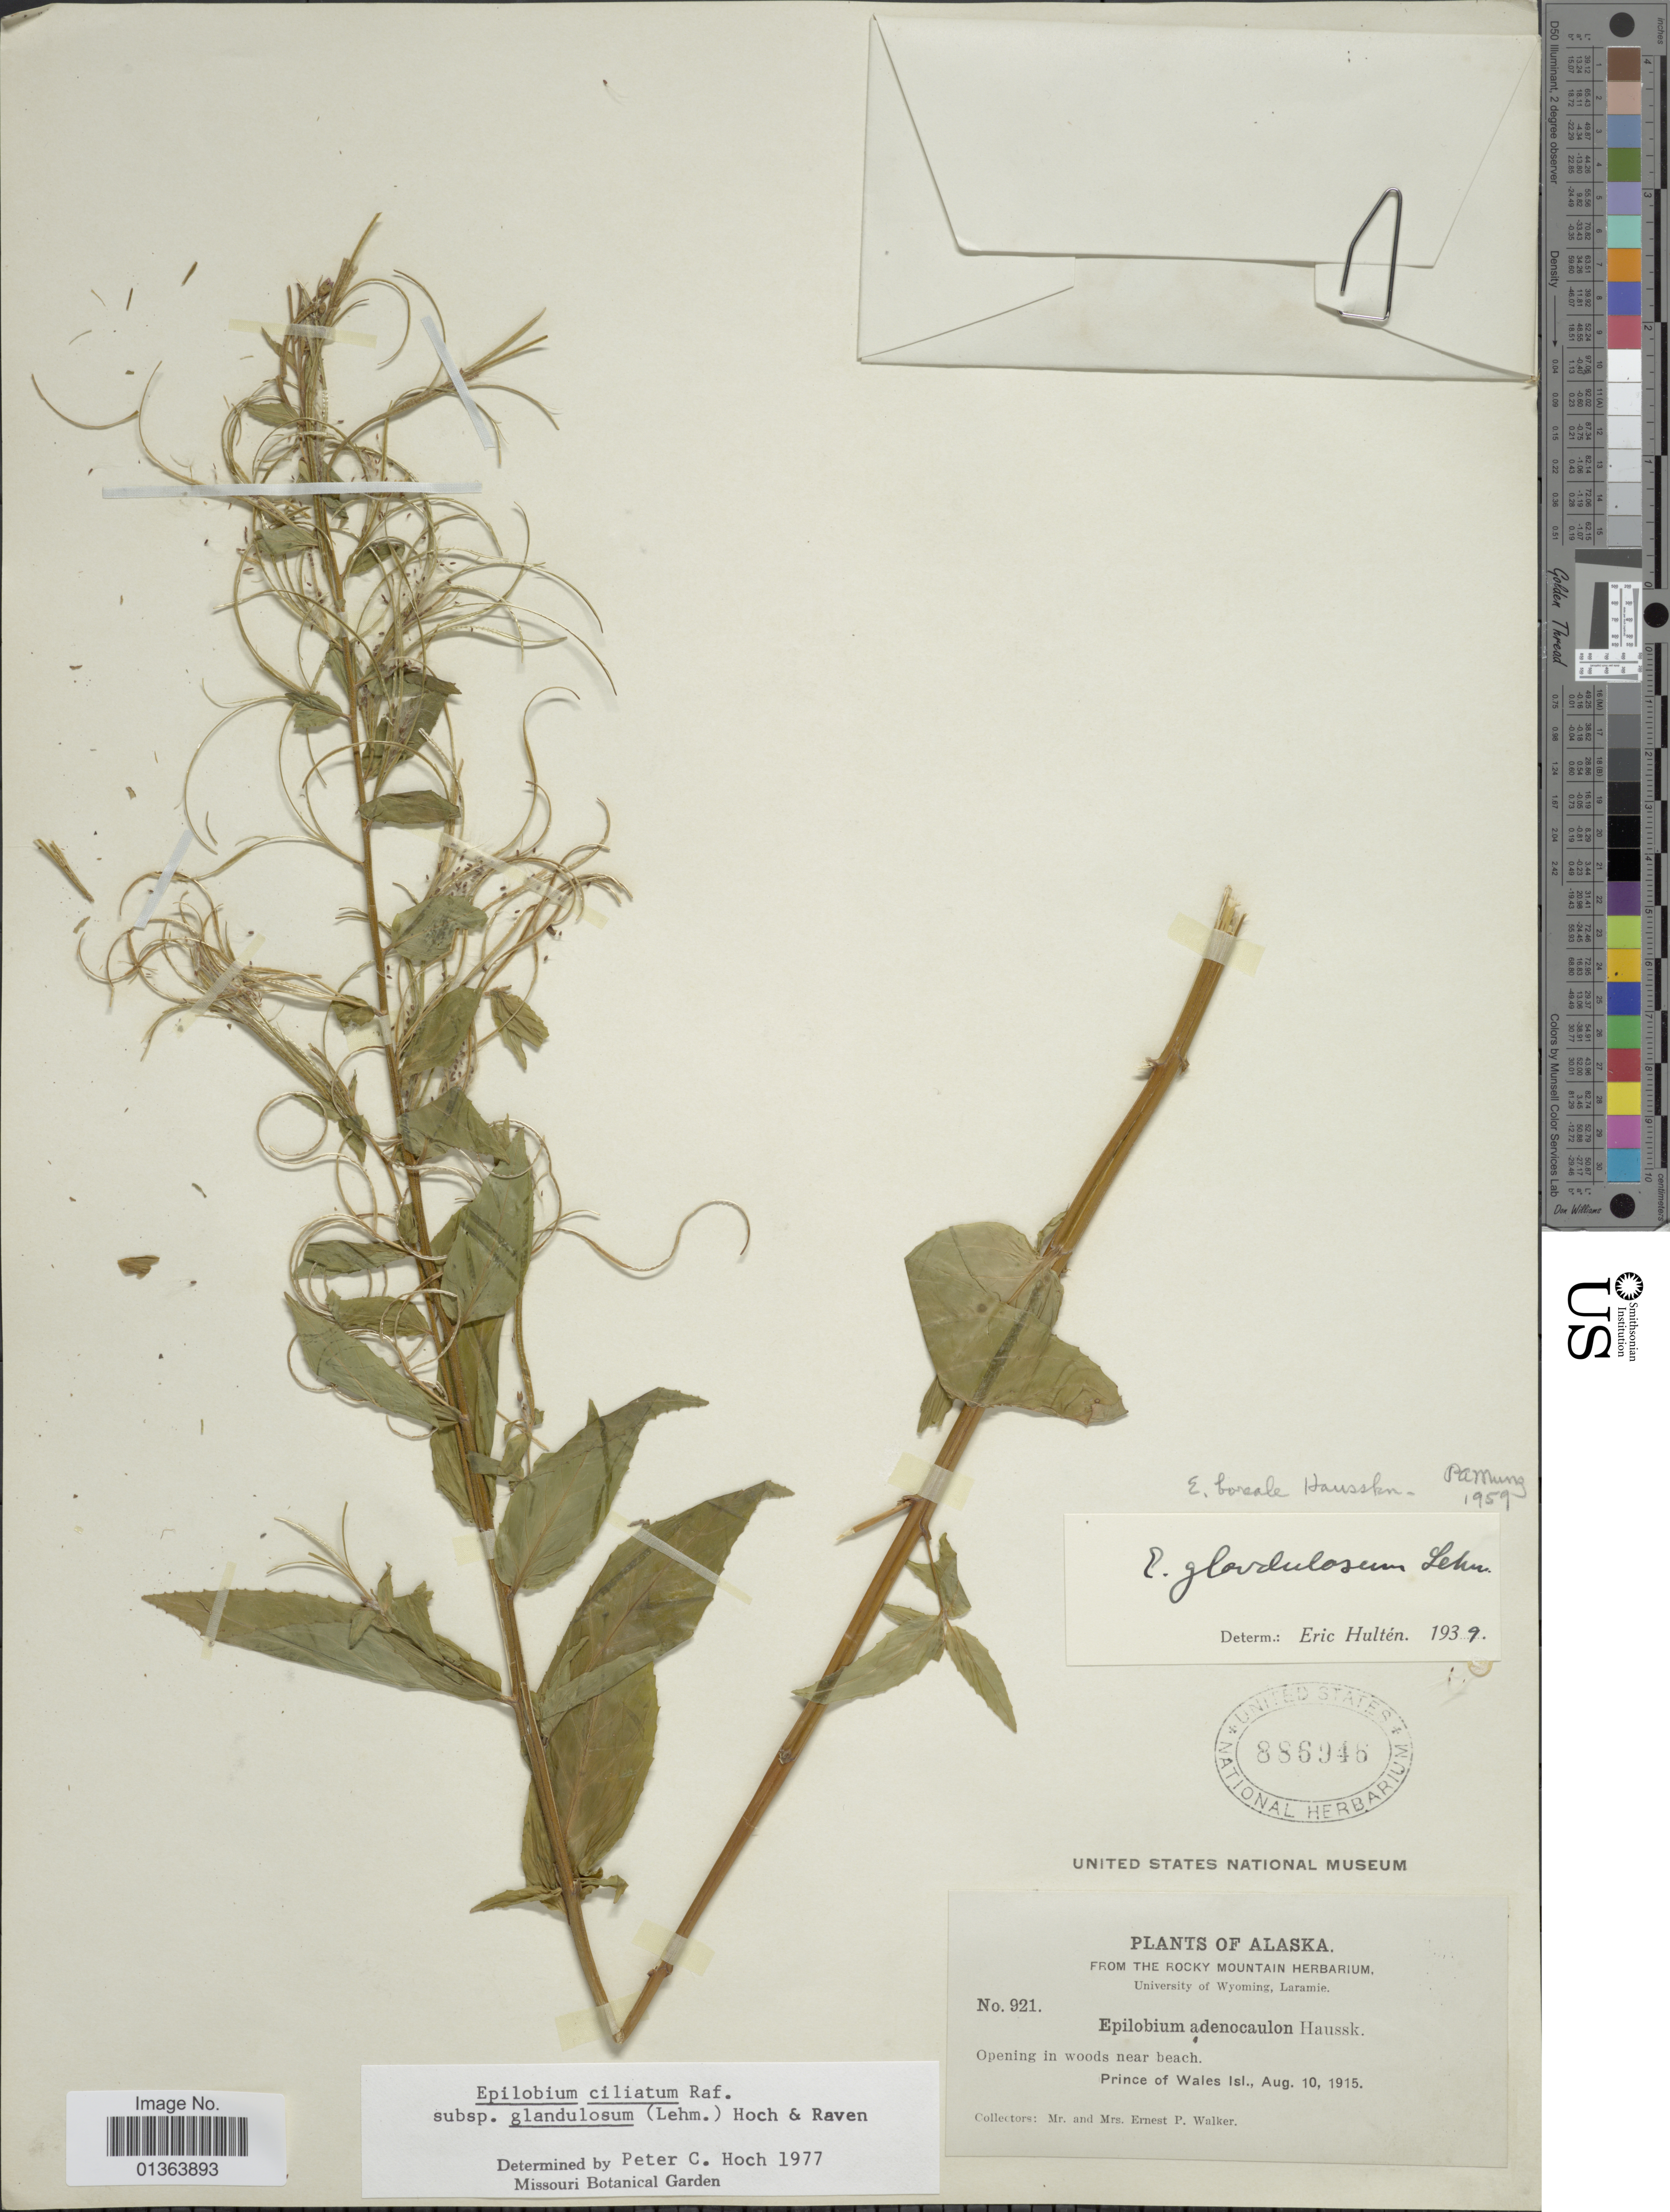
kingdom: Plantae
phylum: Tracheophyta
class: Magnoliopsida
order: Myrtales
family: Onagraceae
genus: Epilobium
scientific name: Epilobium ciliatum subsp. glandulosum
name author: (Lehm.) Hoch & P.H. Raven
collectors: E. P. Walker & E. Walker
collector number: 921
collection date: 1915-08-10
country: United States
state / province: Alaska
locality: Prince of Wales Isl.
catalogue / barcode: US 886946